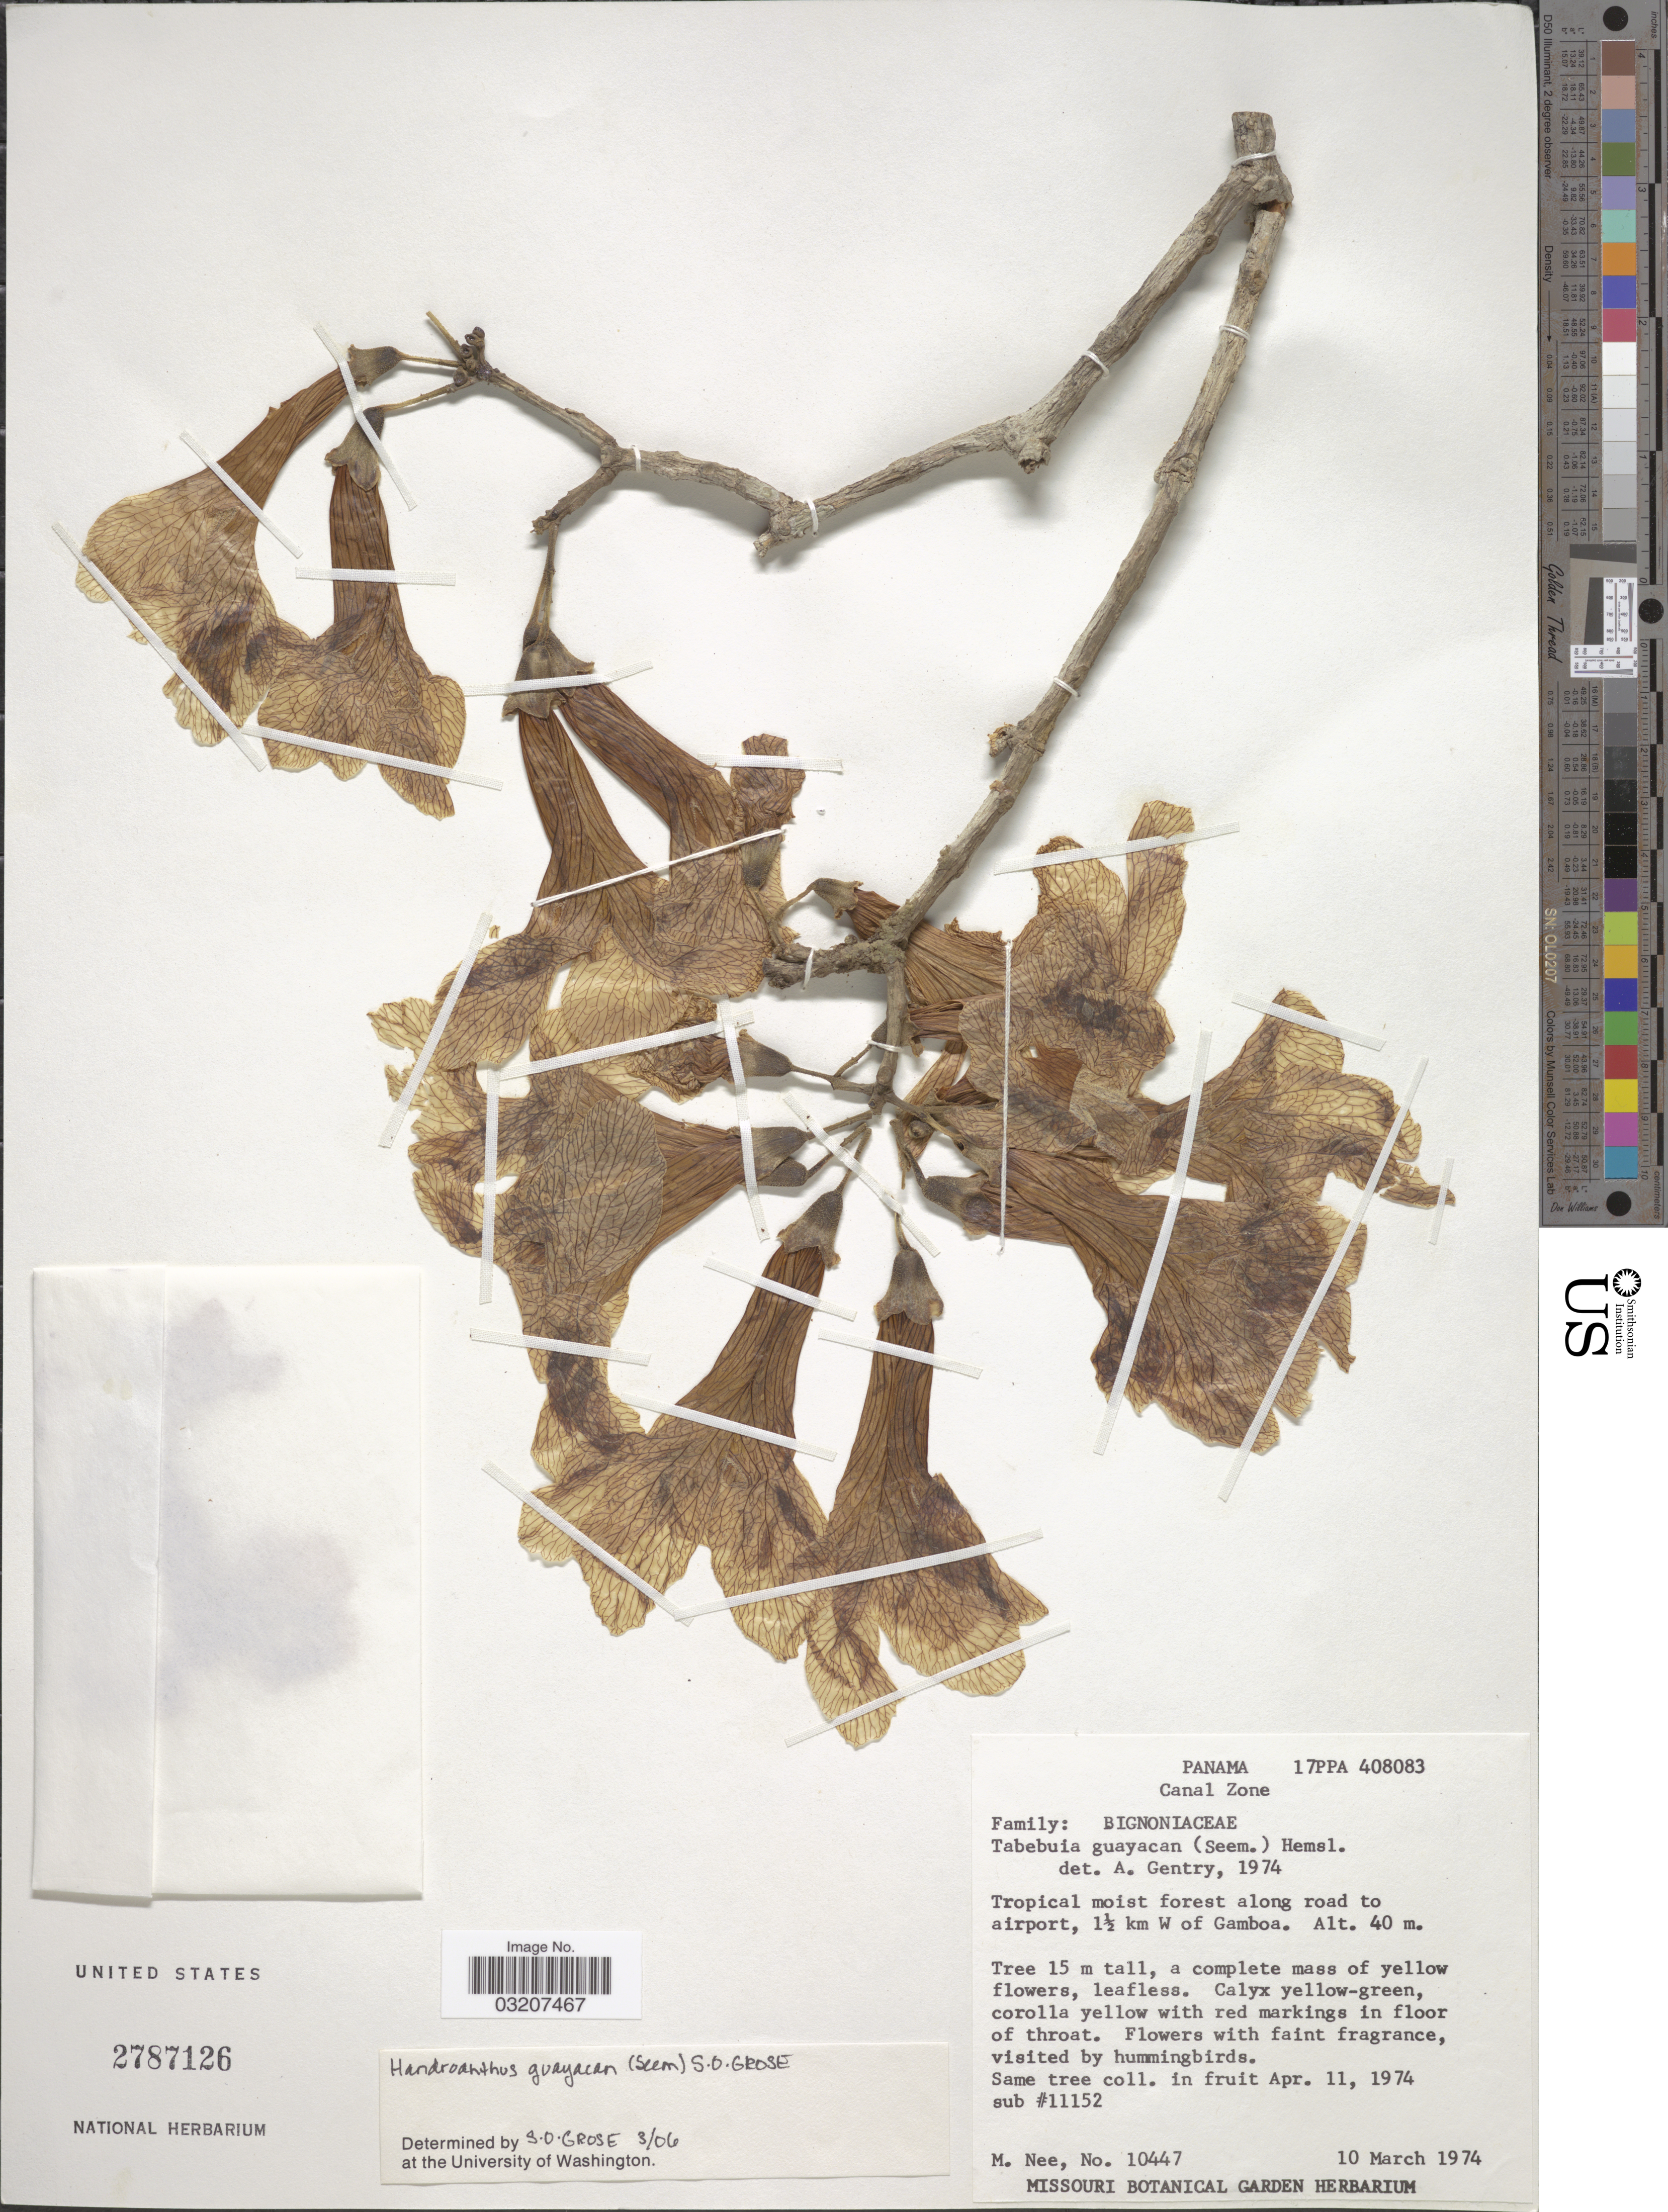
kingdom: Plantae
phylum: Tracheophyta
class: Magnoliopsida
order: Lamiales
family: Bignoniaceae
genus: Handroanthus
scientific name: Handroanthus guayacan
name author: (Seem.) S.O. Grose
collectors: M. Nee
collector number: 10447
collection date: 1974-03-10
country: Panama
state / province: Colón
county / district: Canal Zone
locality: Canal Zone. Tropical moist forest along road to airport, 1½ km W of Gamboa.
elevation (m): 40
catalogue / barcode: US 2787126